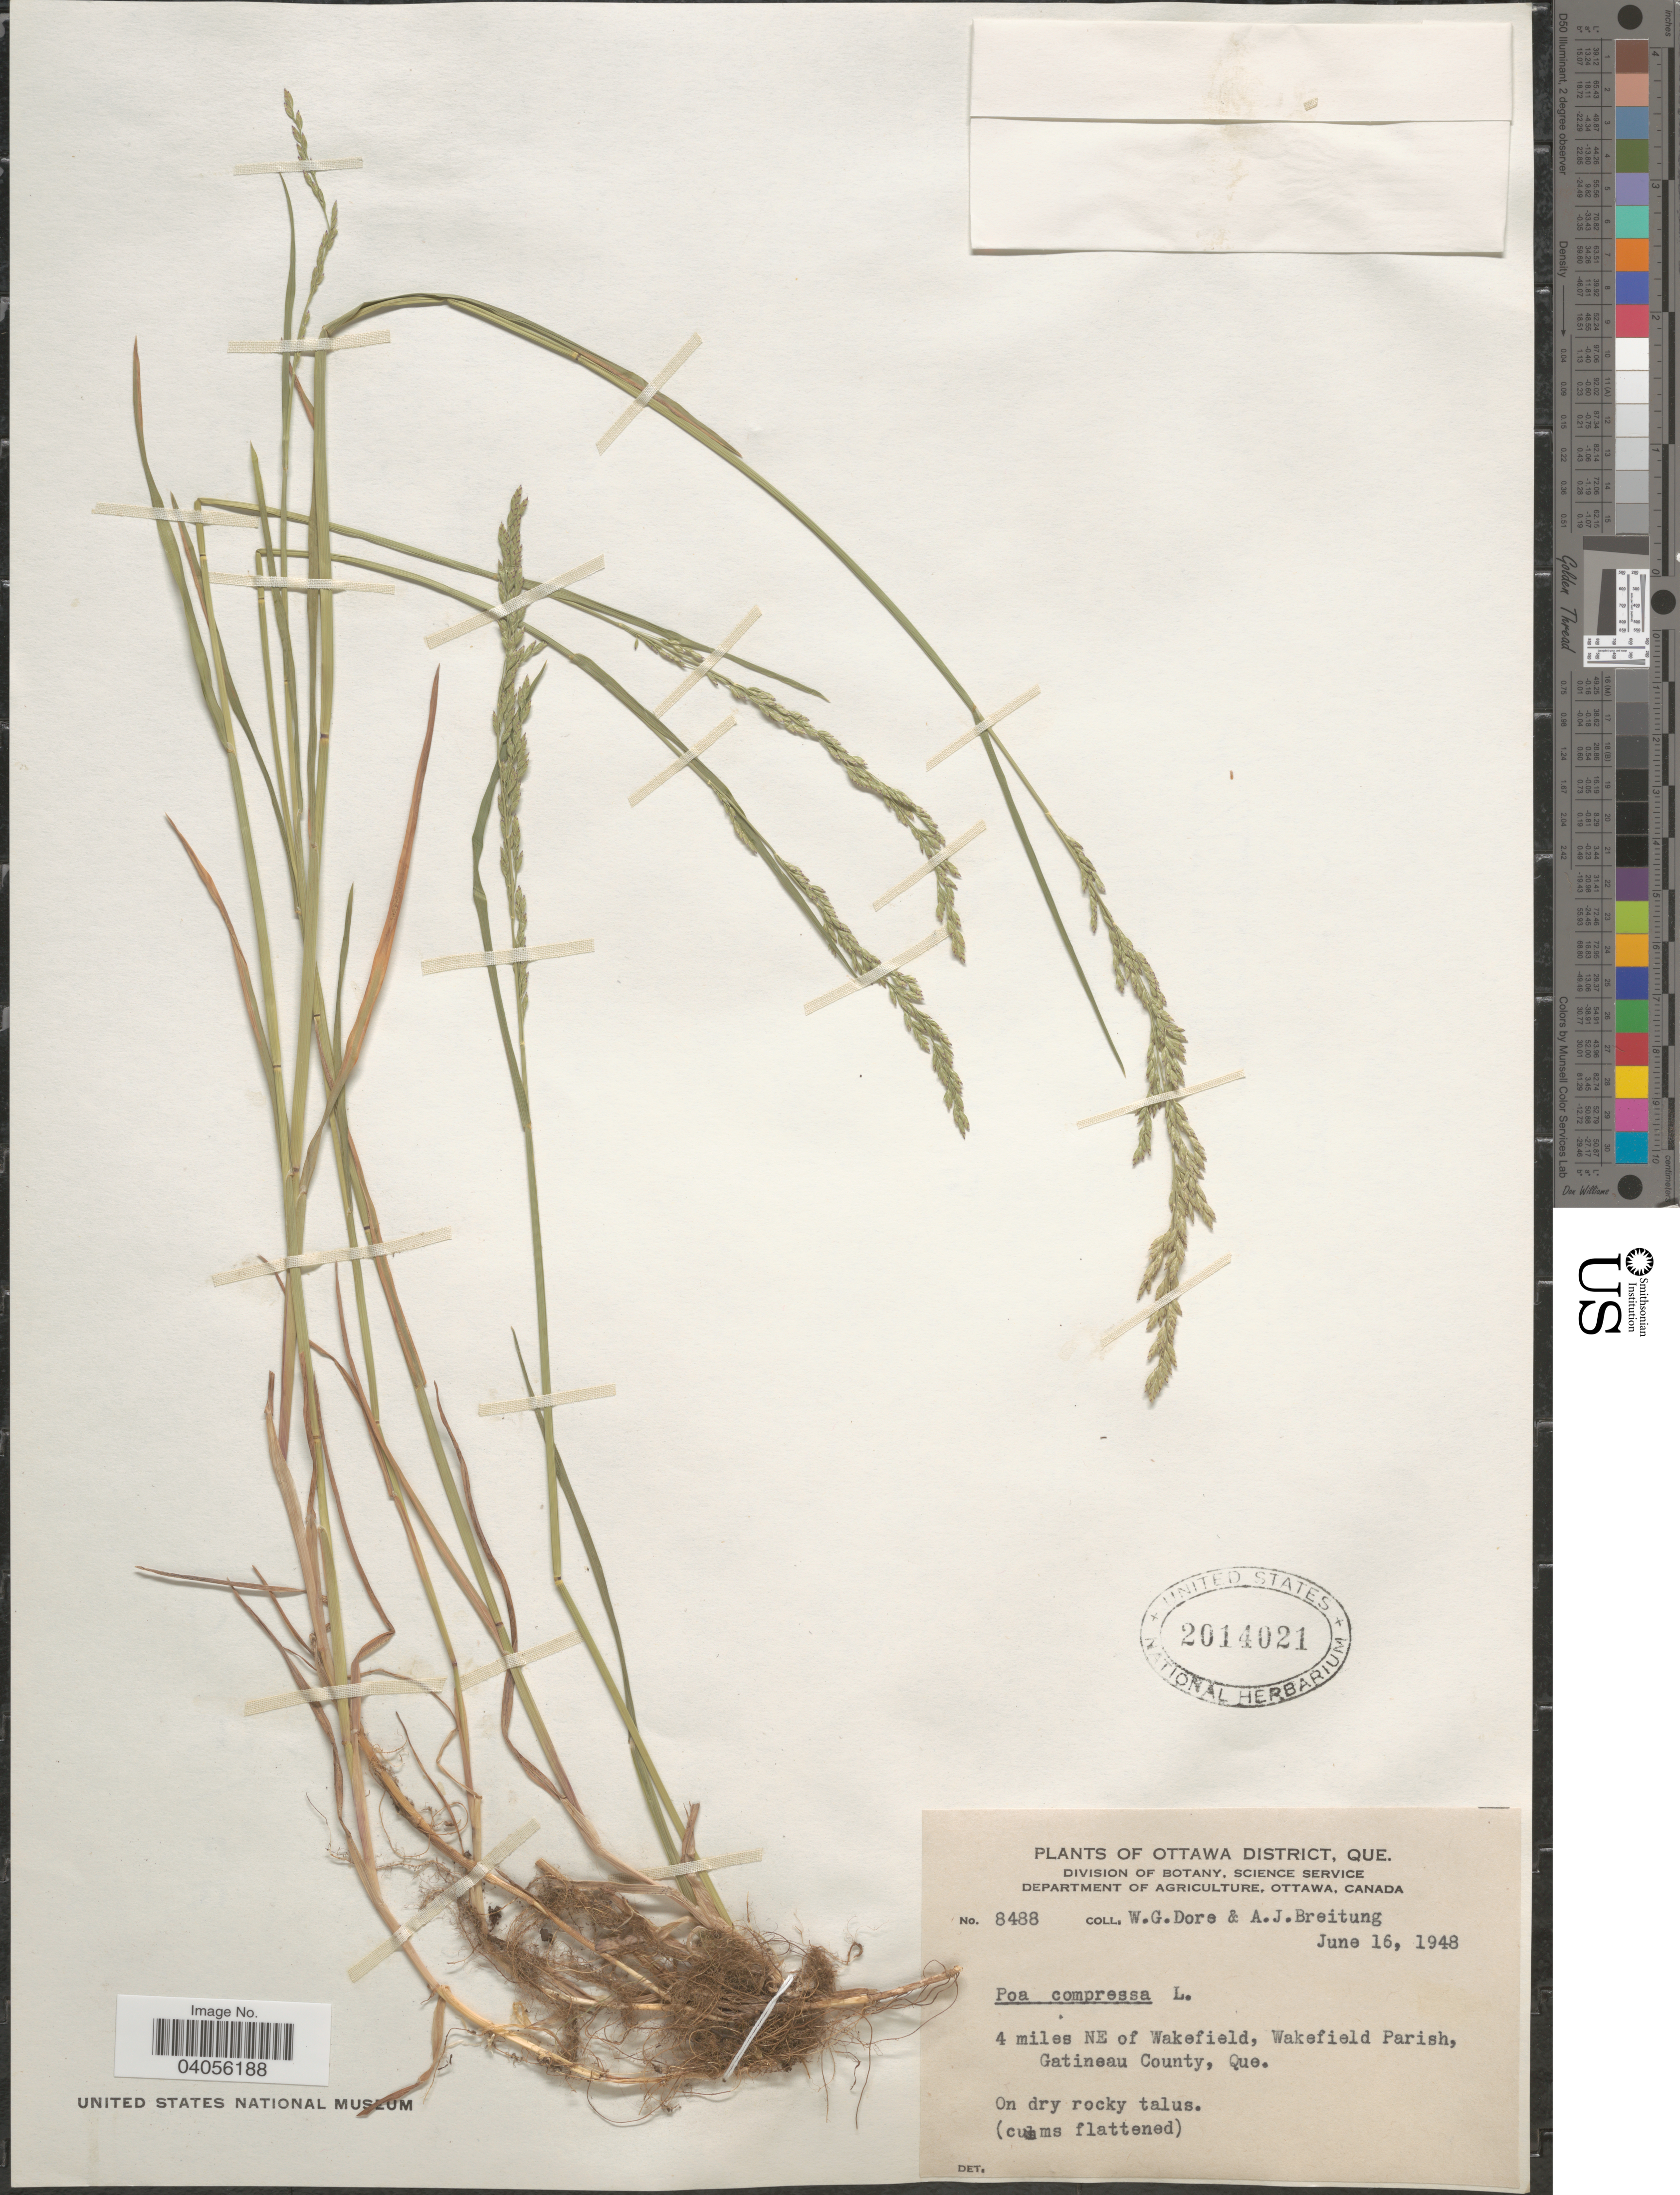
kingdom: Plantae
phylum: Tracheophyta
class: Liliopsida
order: Poales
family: Poaceae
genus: Poa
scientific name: Poa compressa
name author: L.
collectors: W. Dore & A. Breitung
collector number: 8488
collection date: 1948-06-16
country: Canada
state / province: Quebec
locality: Ottawa District. 4 miles NE of Wakefield, Wakefield Parish, Gatineau County.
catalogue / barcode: US 2014021